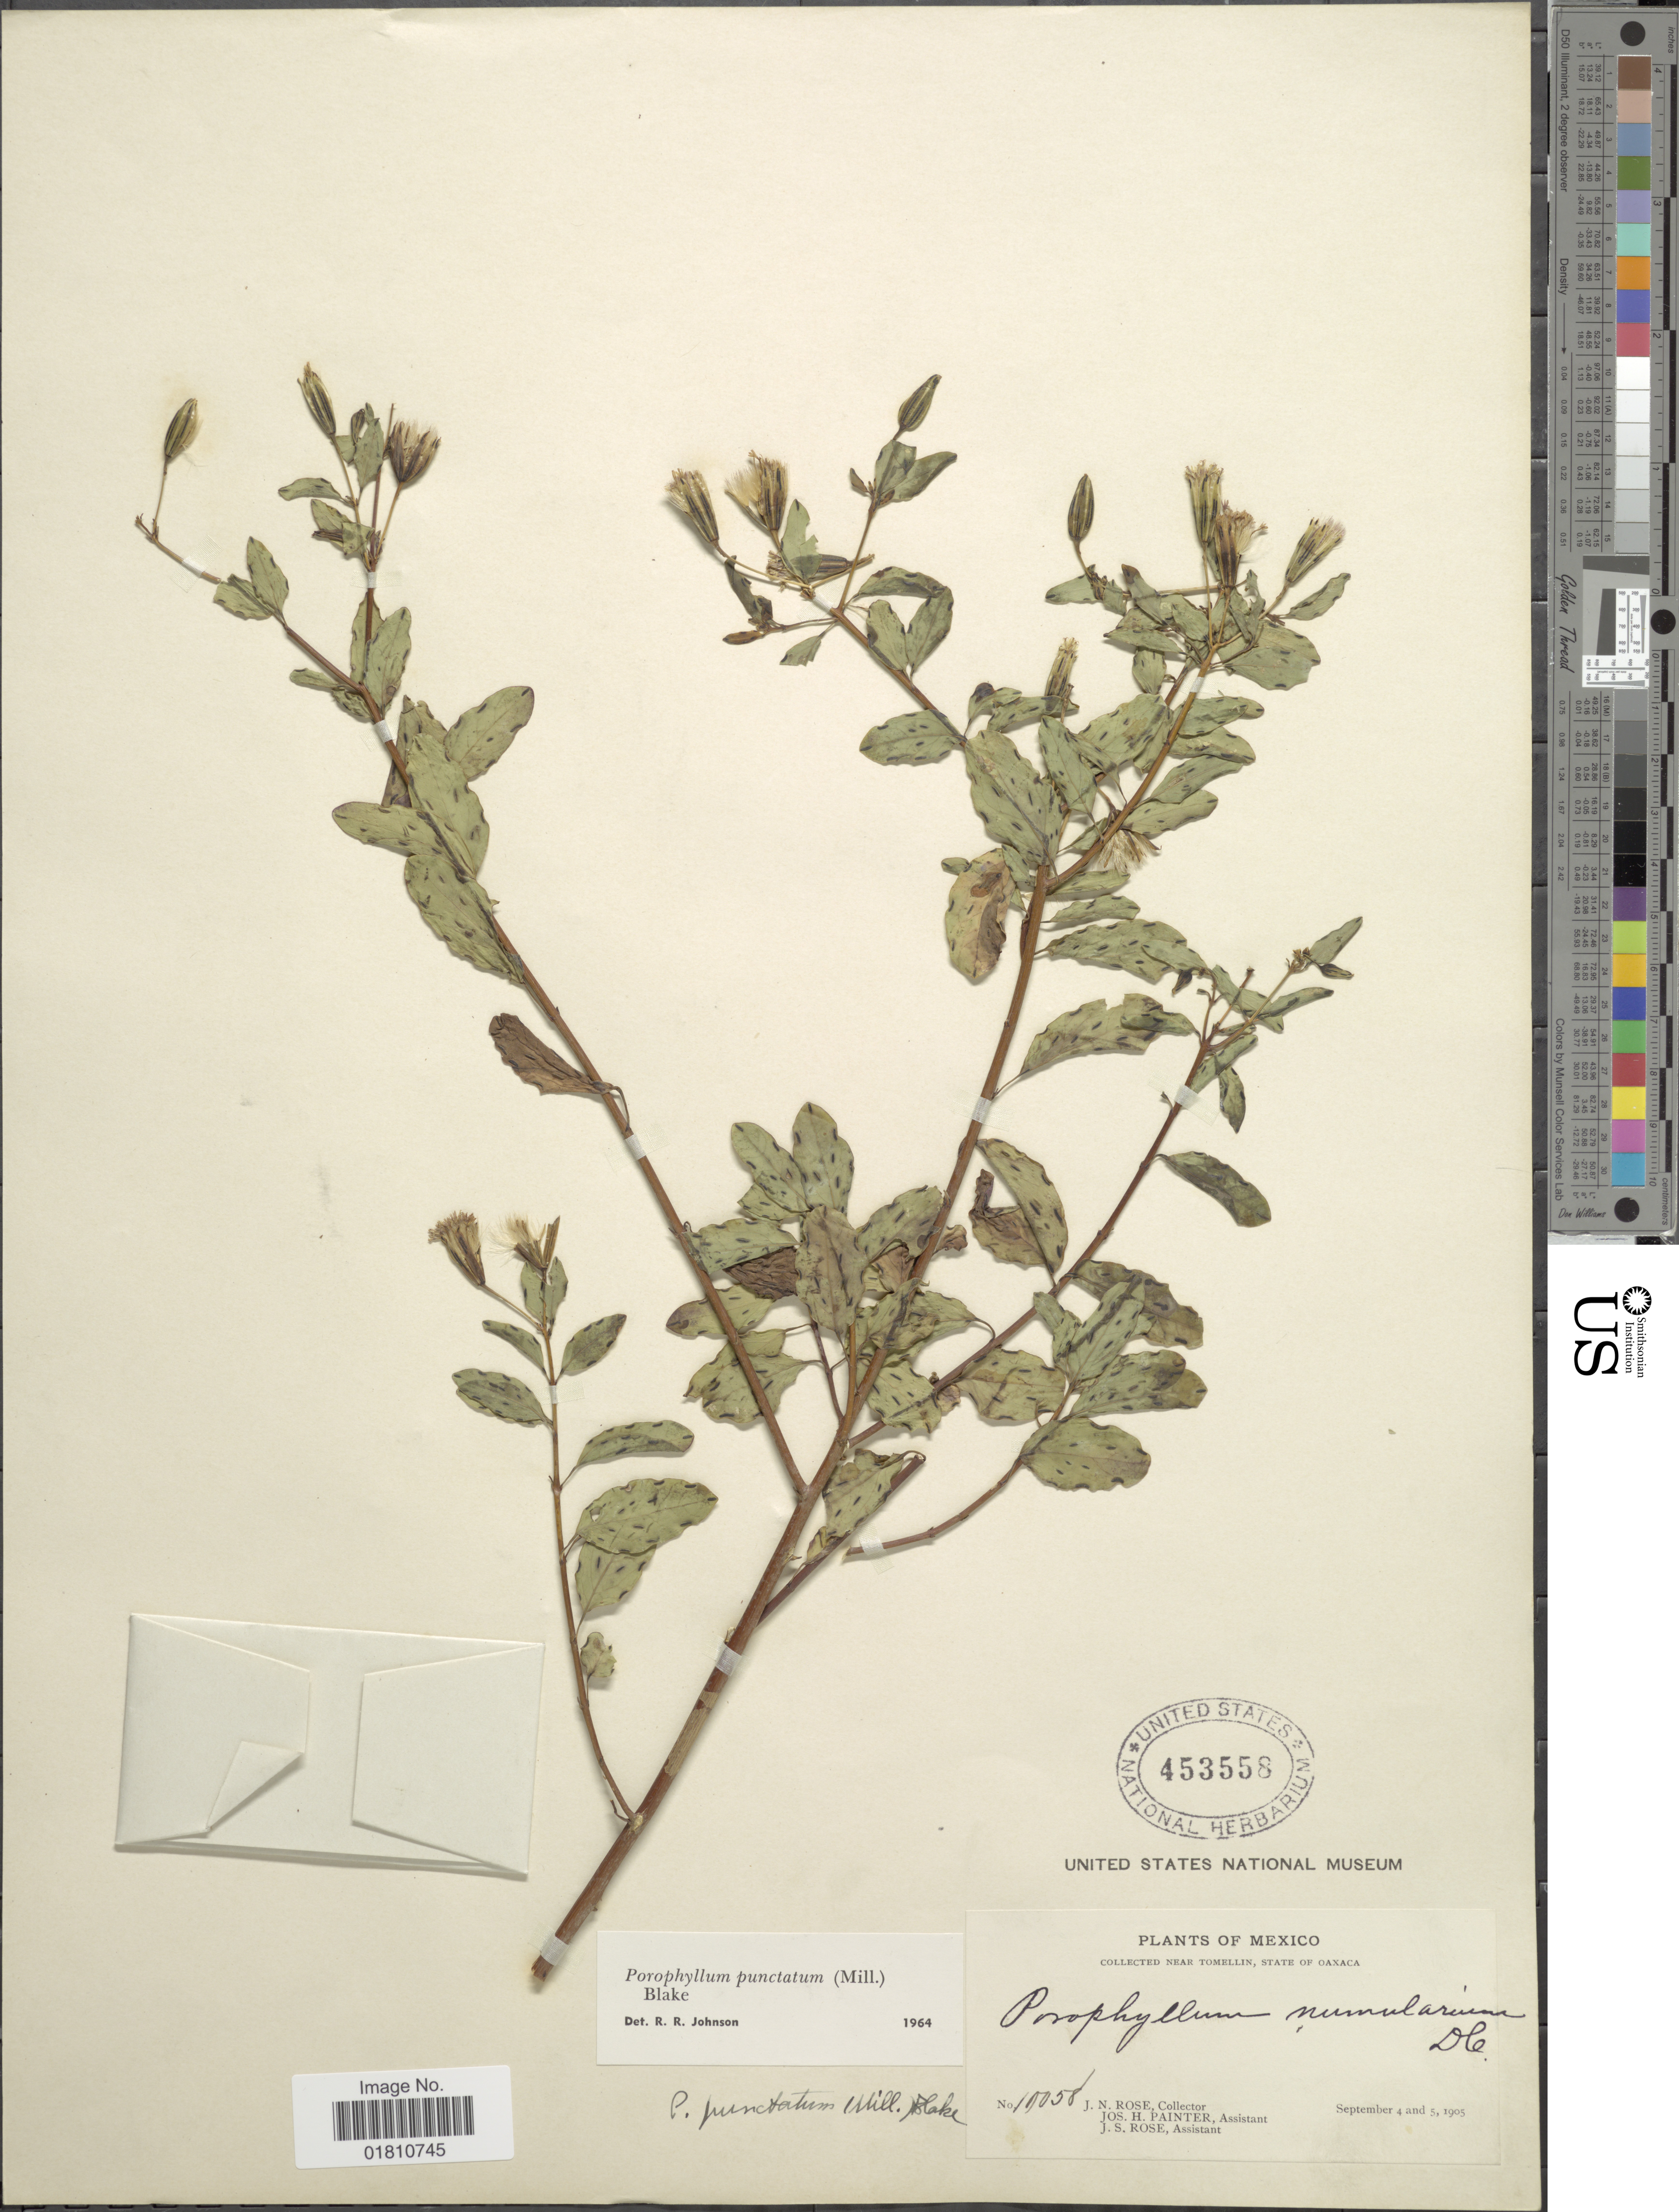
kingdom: Plantae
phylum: Tracheophyta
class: Magnoliopsida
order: Asterales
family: Asteraceae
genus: Porophyllum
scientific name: Porophyllum punctatum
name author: (Mill.) S.F. Blake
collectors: J. N. Rose, J. H. Painter & J. S. Rose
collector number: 10058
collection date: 1905-09-04/1905-09-05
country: Mexico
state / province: Oaxaca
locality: Near Tomellin.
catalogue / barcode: US 453558